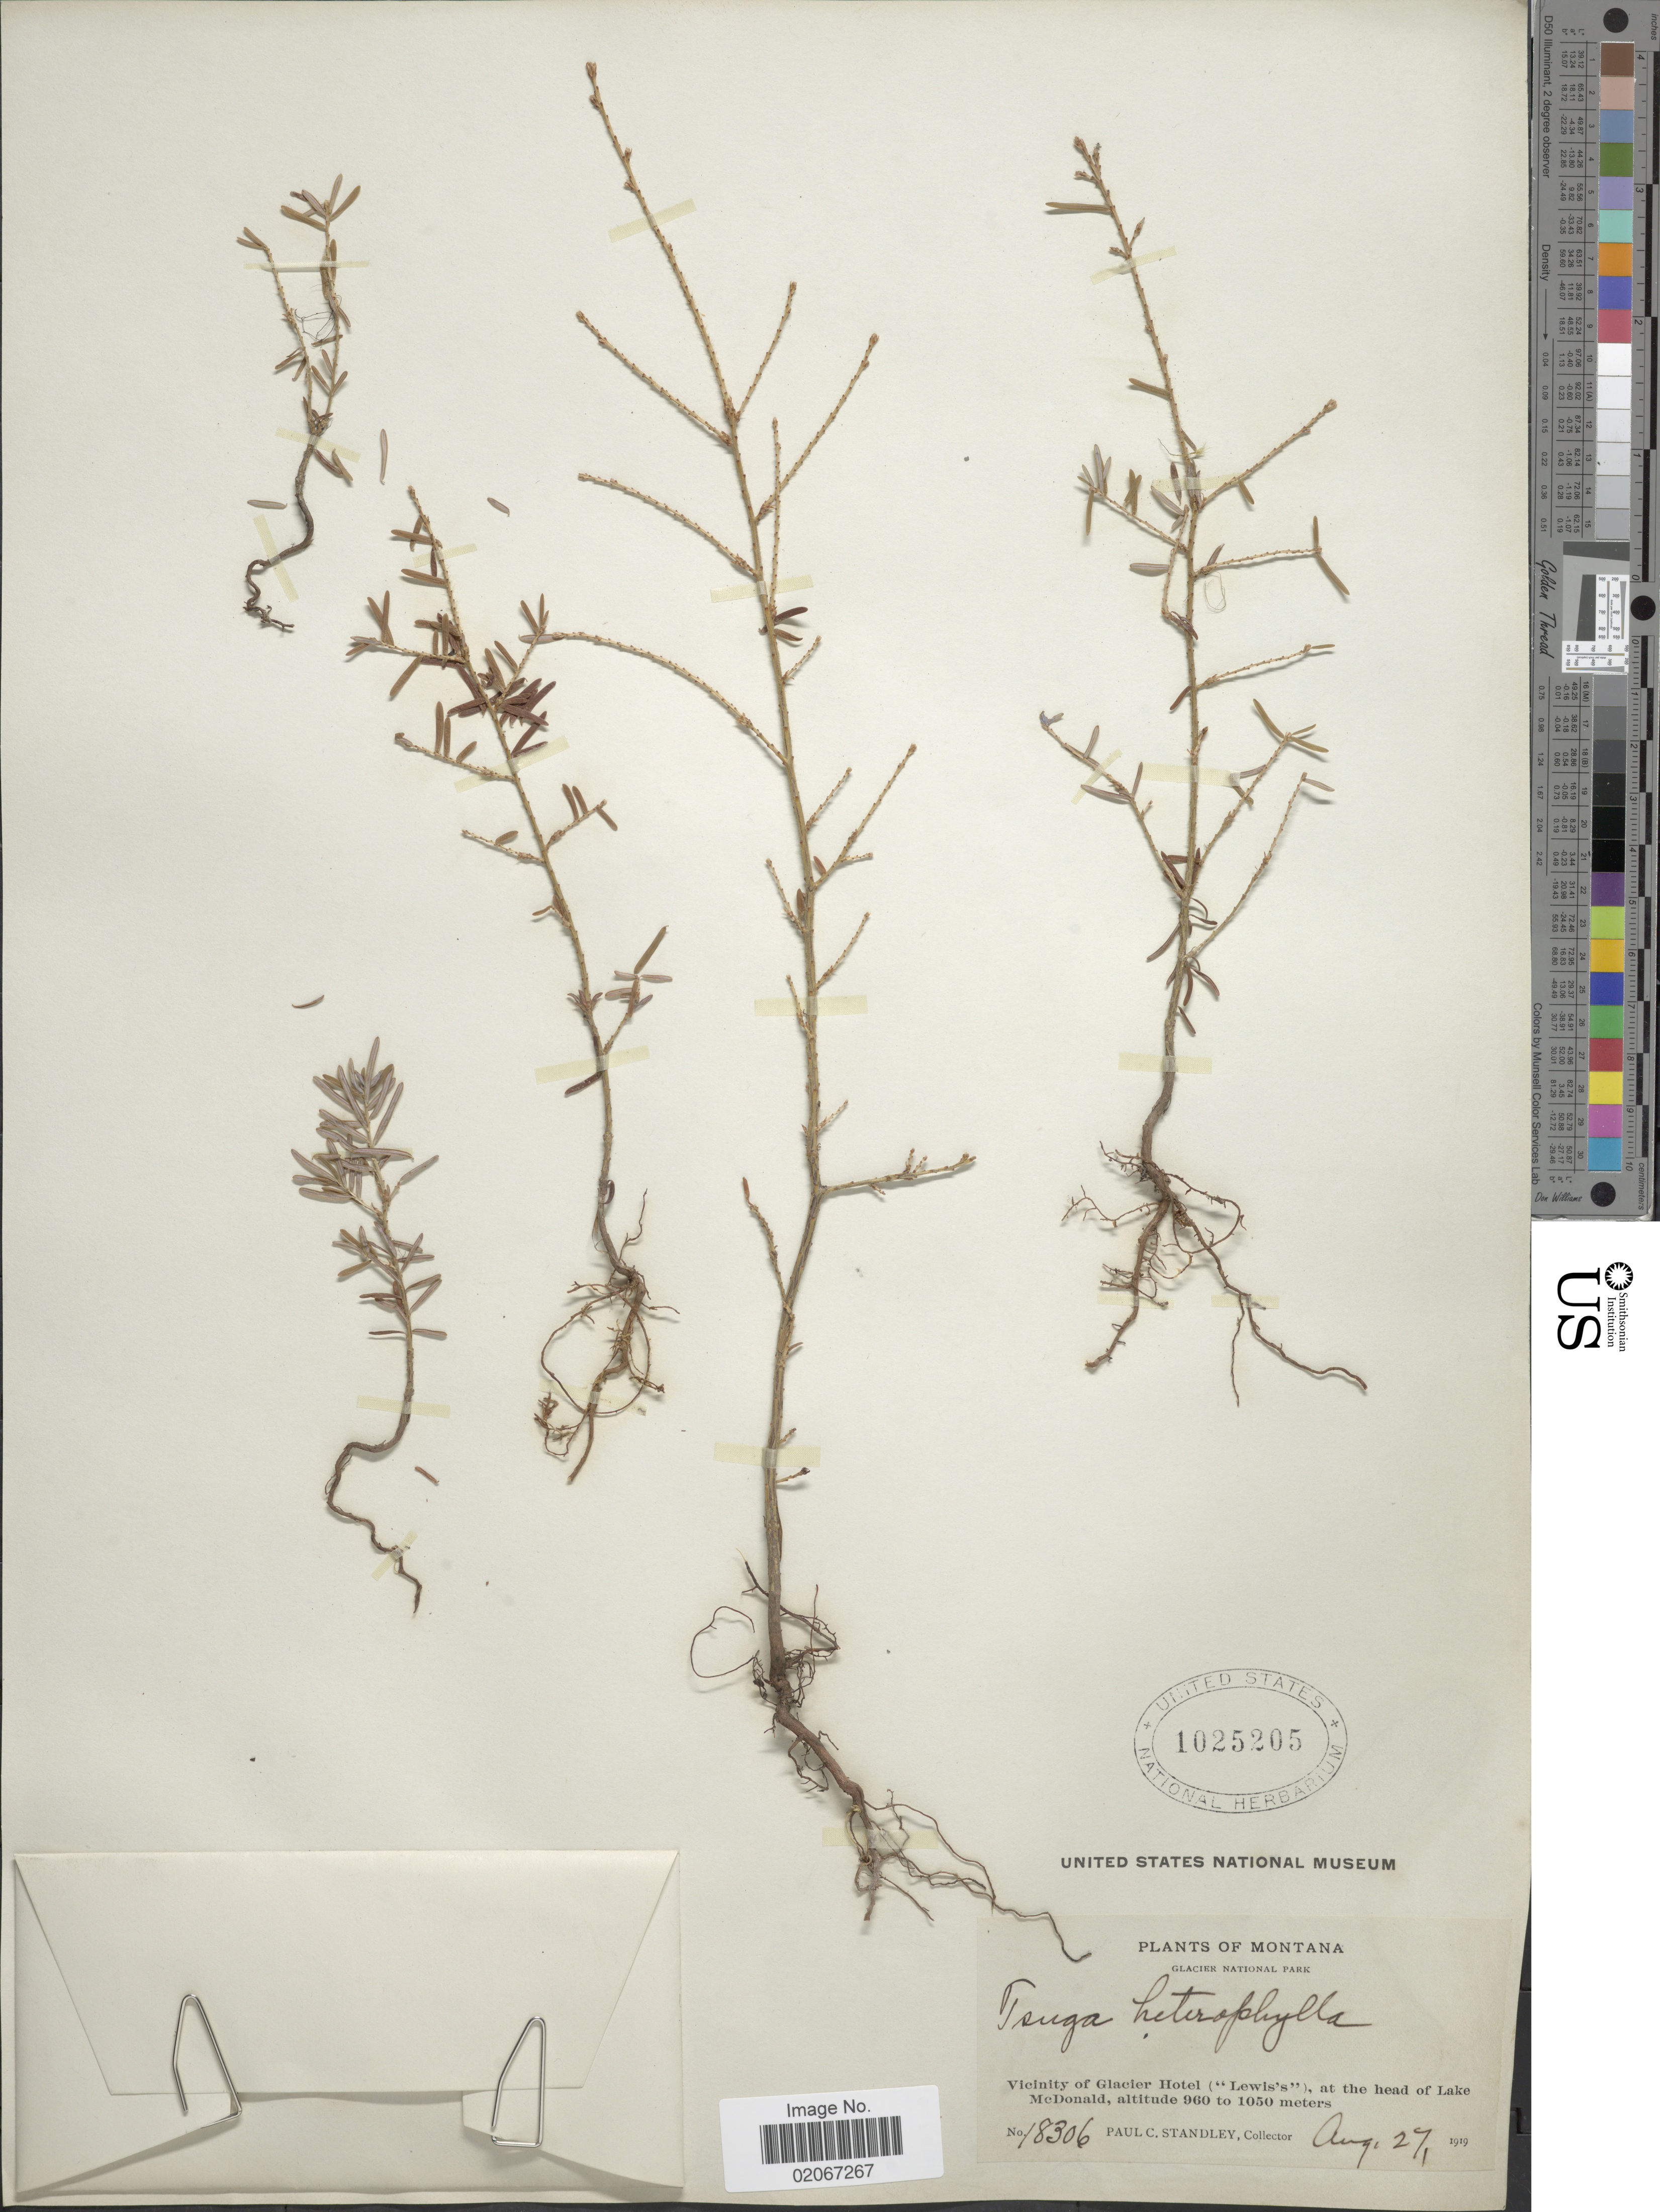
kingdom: Plantae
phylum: Tracheophyta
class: Pinopsida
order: Pinales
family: Pinaceae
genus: Tsuga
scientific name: Tsuga heterophylla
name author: (Raf.) Sarg.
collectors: P. C. Standley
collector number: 18306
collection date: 1919-08-27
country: United States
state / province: Montana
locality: Glacier National Park. Vicinity of Glacier Hotel ("Lewis's"), at the head of Lake McDonald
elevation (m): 960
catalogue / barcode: US 1025205